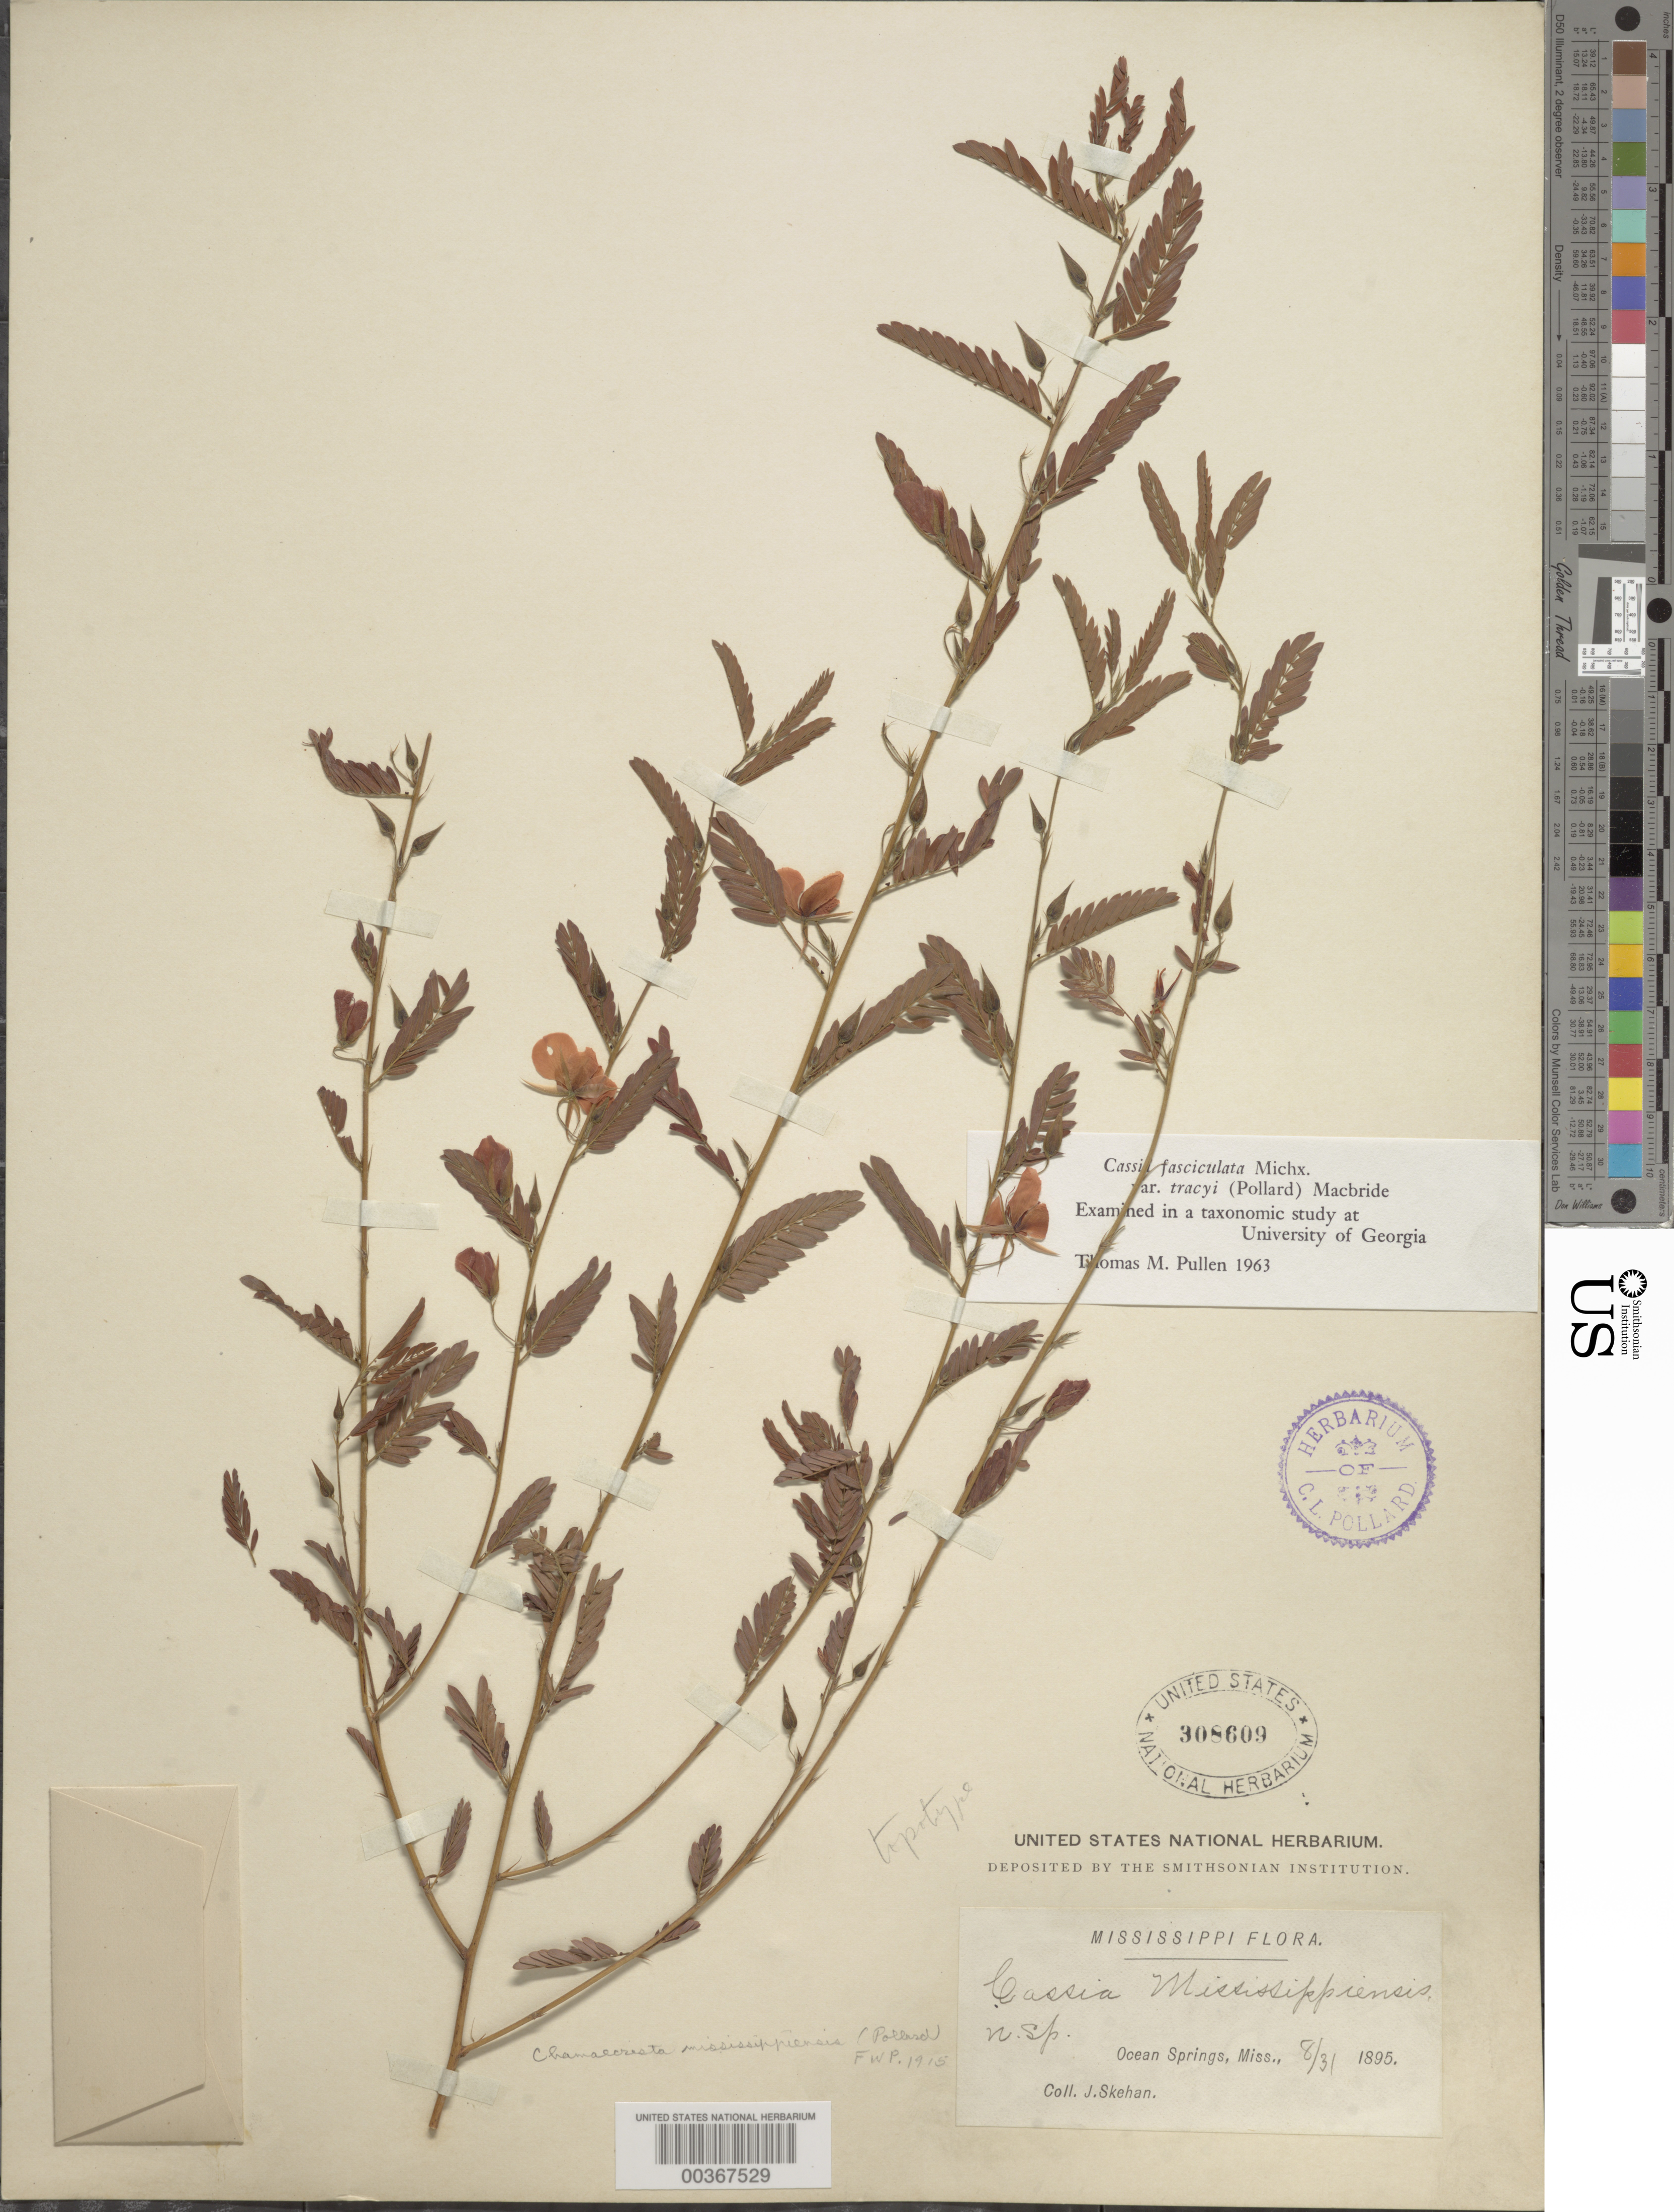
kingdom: Plantae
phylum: Tracheophyta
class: Magnoliopsida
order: Fabales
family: Fabaceae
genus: Chamaecrista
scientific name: Chamaecrista fasciculata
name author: (Michx.) Greene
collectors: J. Skehan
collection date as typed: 31 Aug 1895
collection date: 1895-08-31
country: United States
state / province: Mississippi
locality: Ocean springs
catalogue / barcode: US 308609